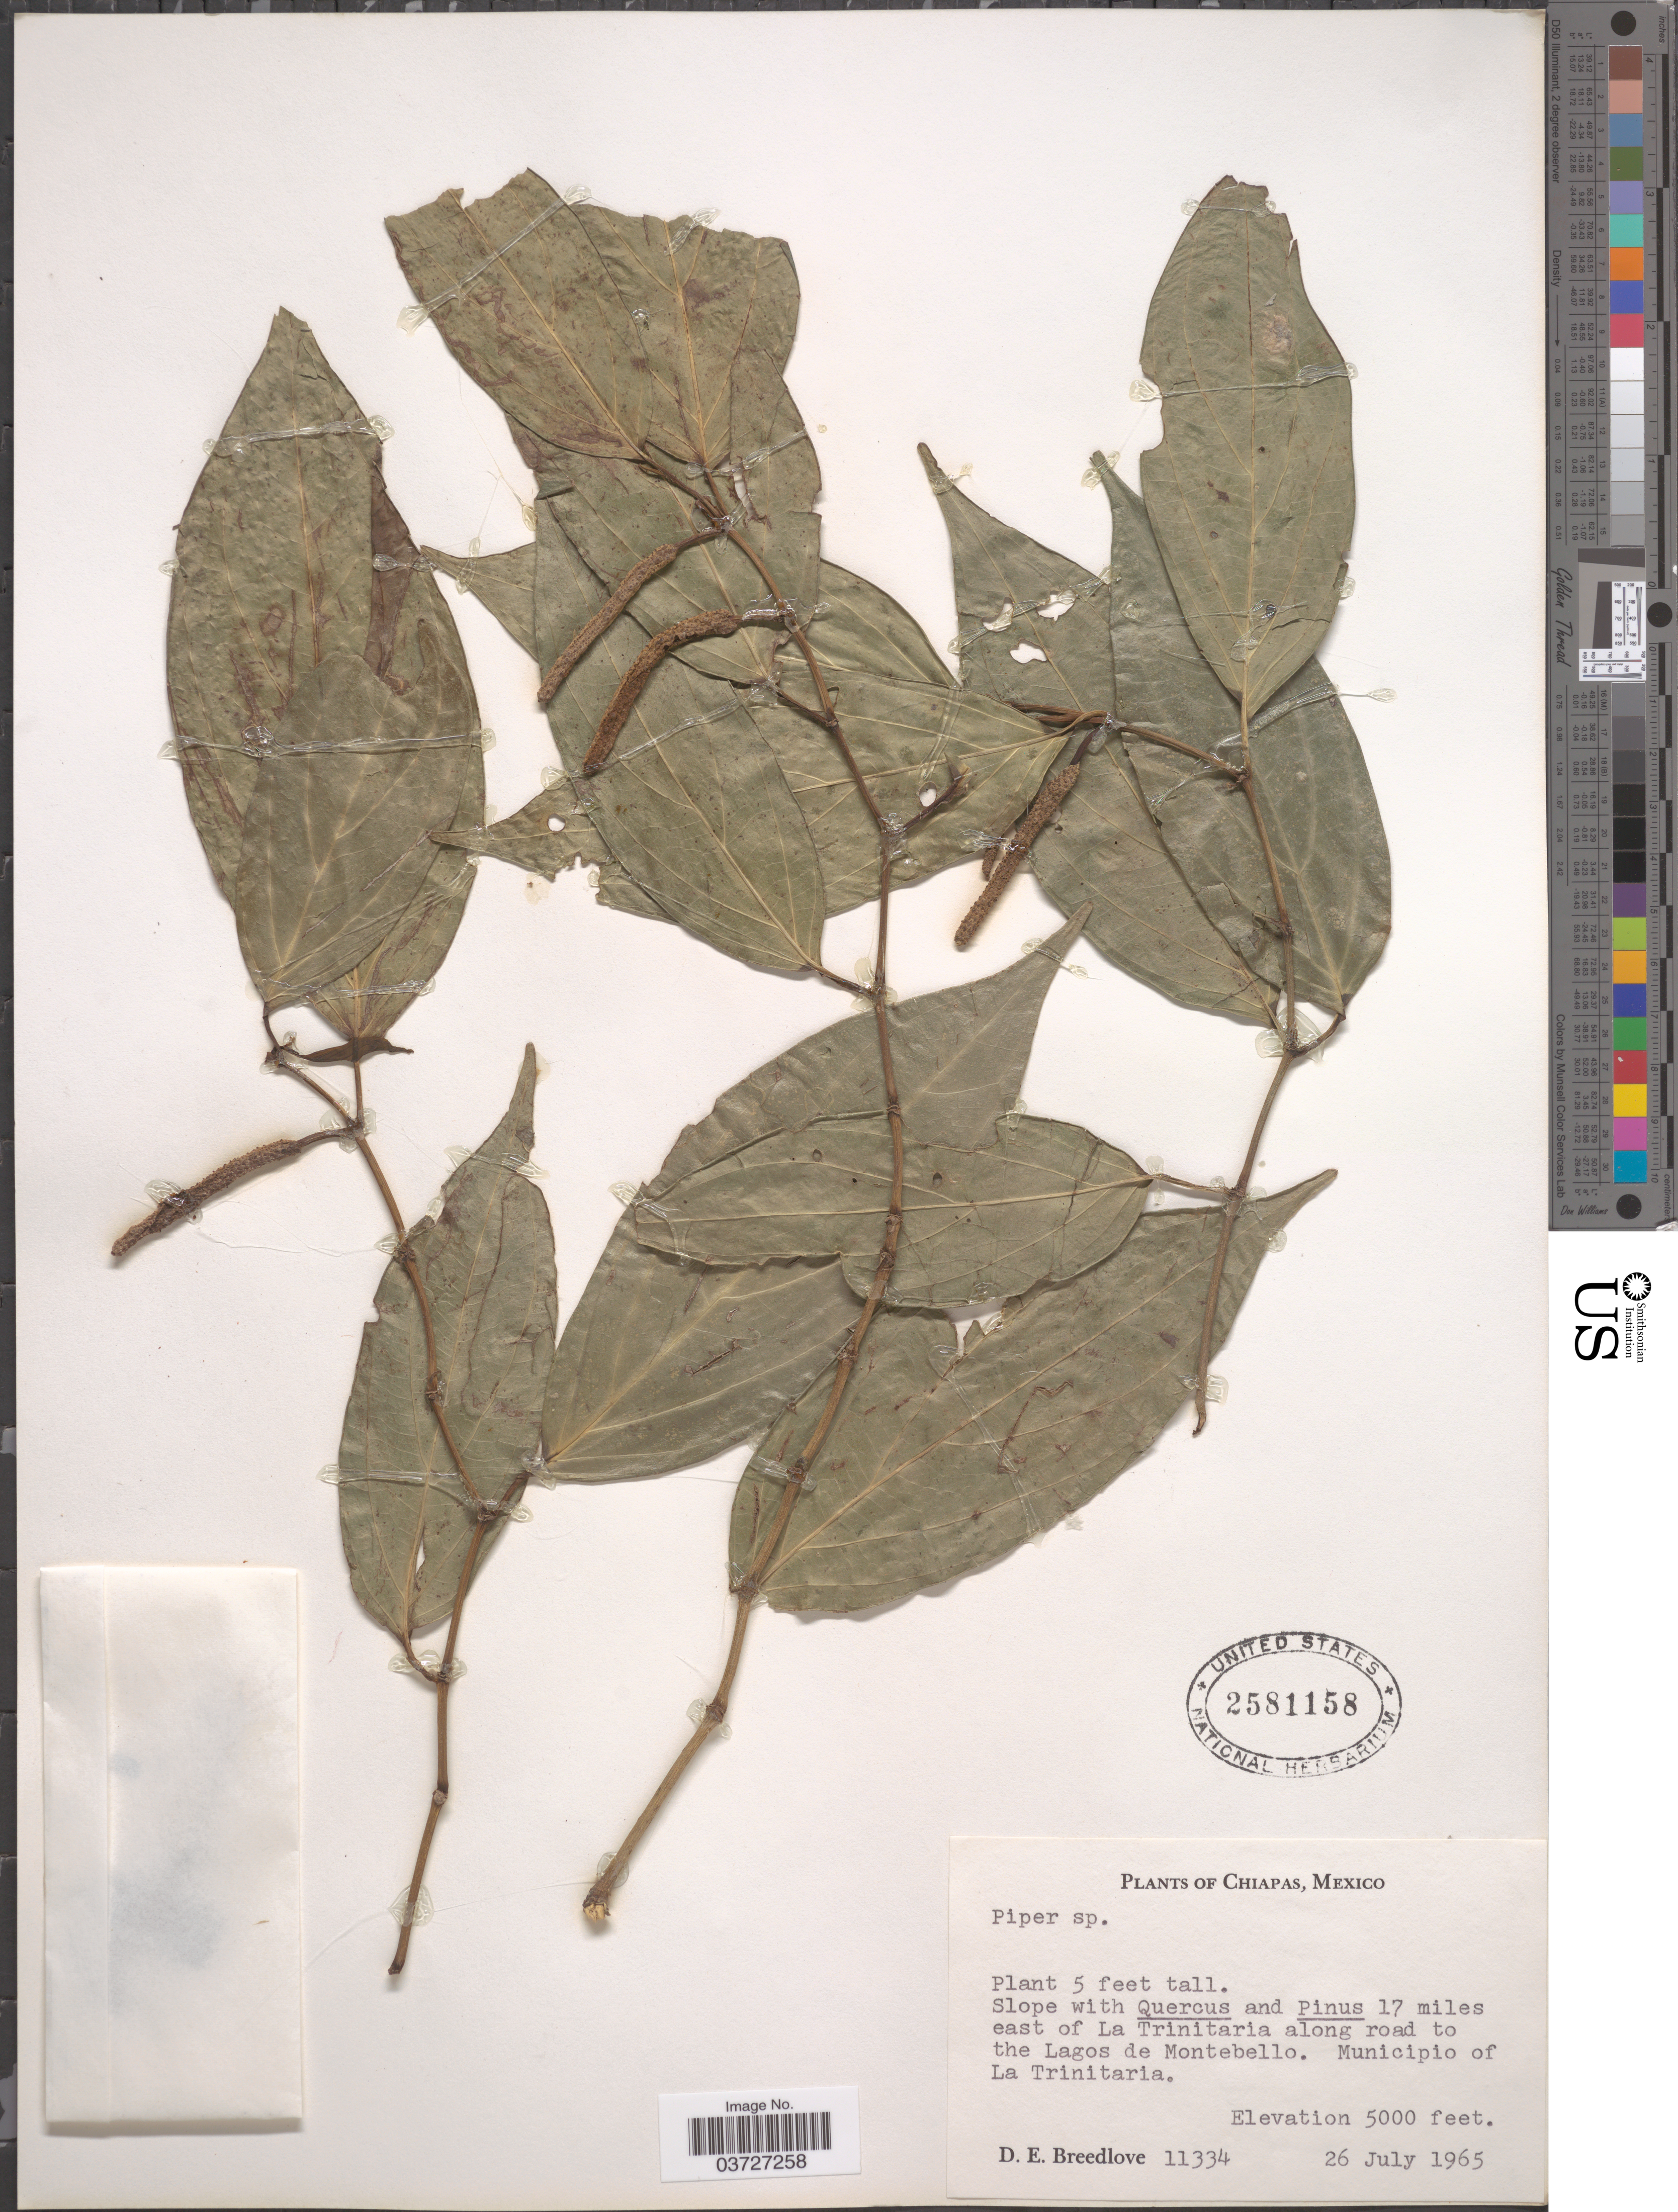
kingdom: Plantae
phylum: Tracheophyta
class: Magnoliopsida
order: Piperales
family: Piperaceae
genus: Piper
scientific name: Piper sp.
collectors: D. E. Breedlove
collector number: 11334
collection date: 1965-07-26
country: Mexico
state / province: Chiapas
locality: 17 miles east of La Trinitaria along road to the Lagos de Montebello. Municipio of La Trinitaria.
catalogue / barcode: US 2581158